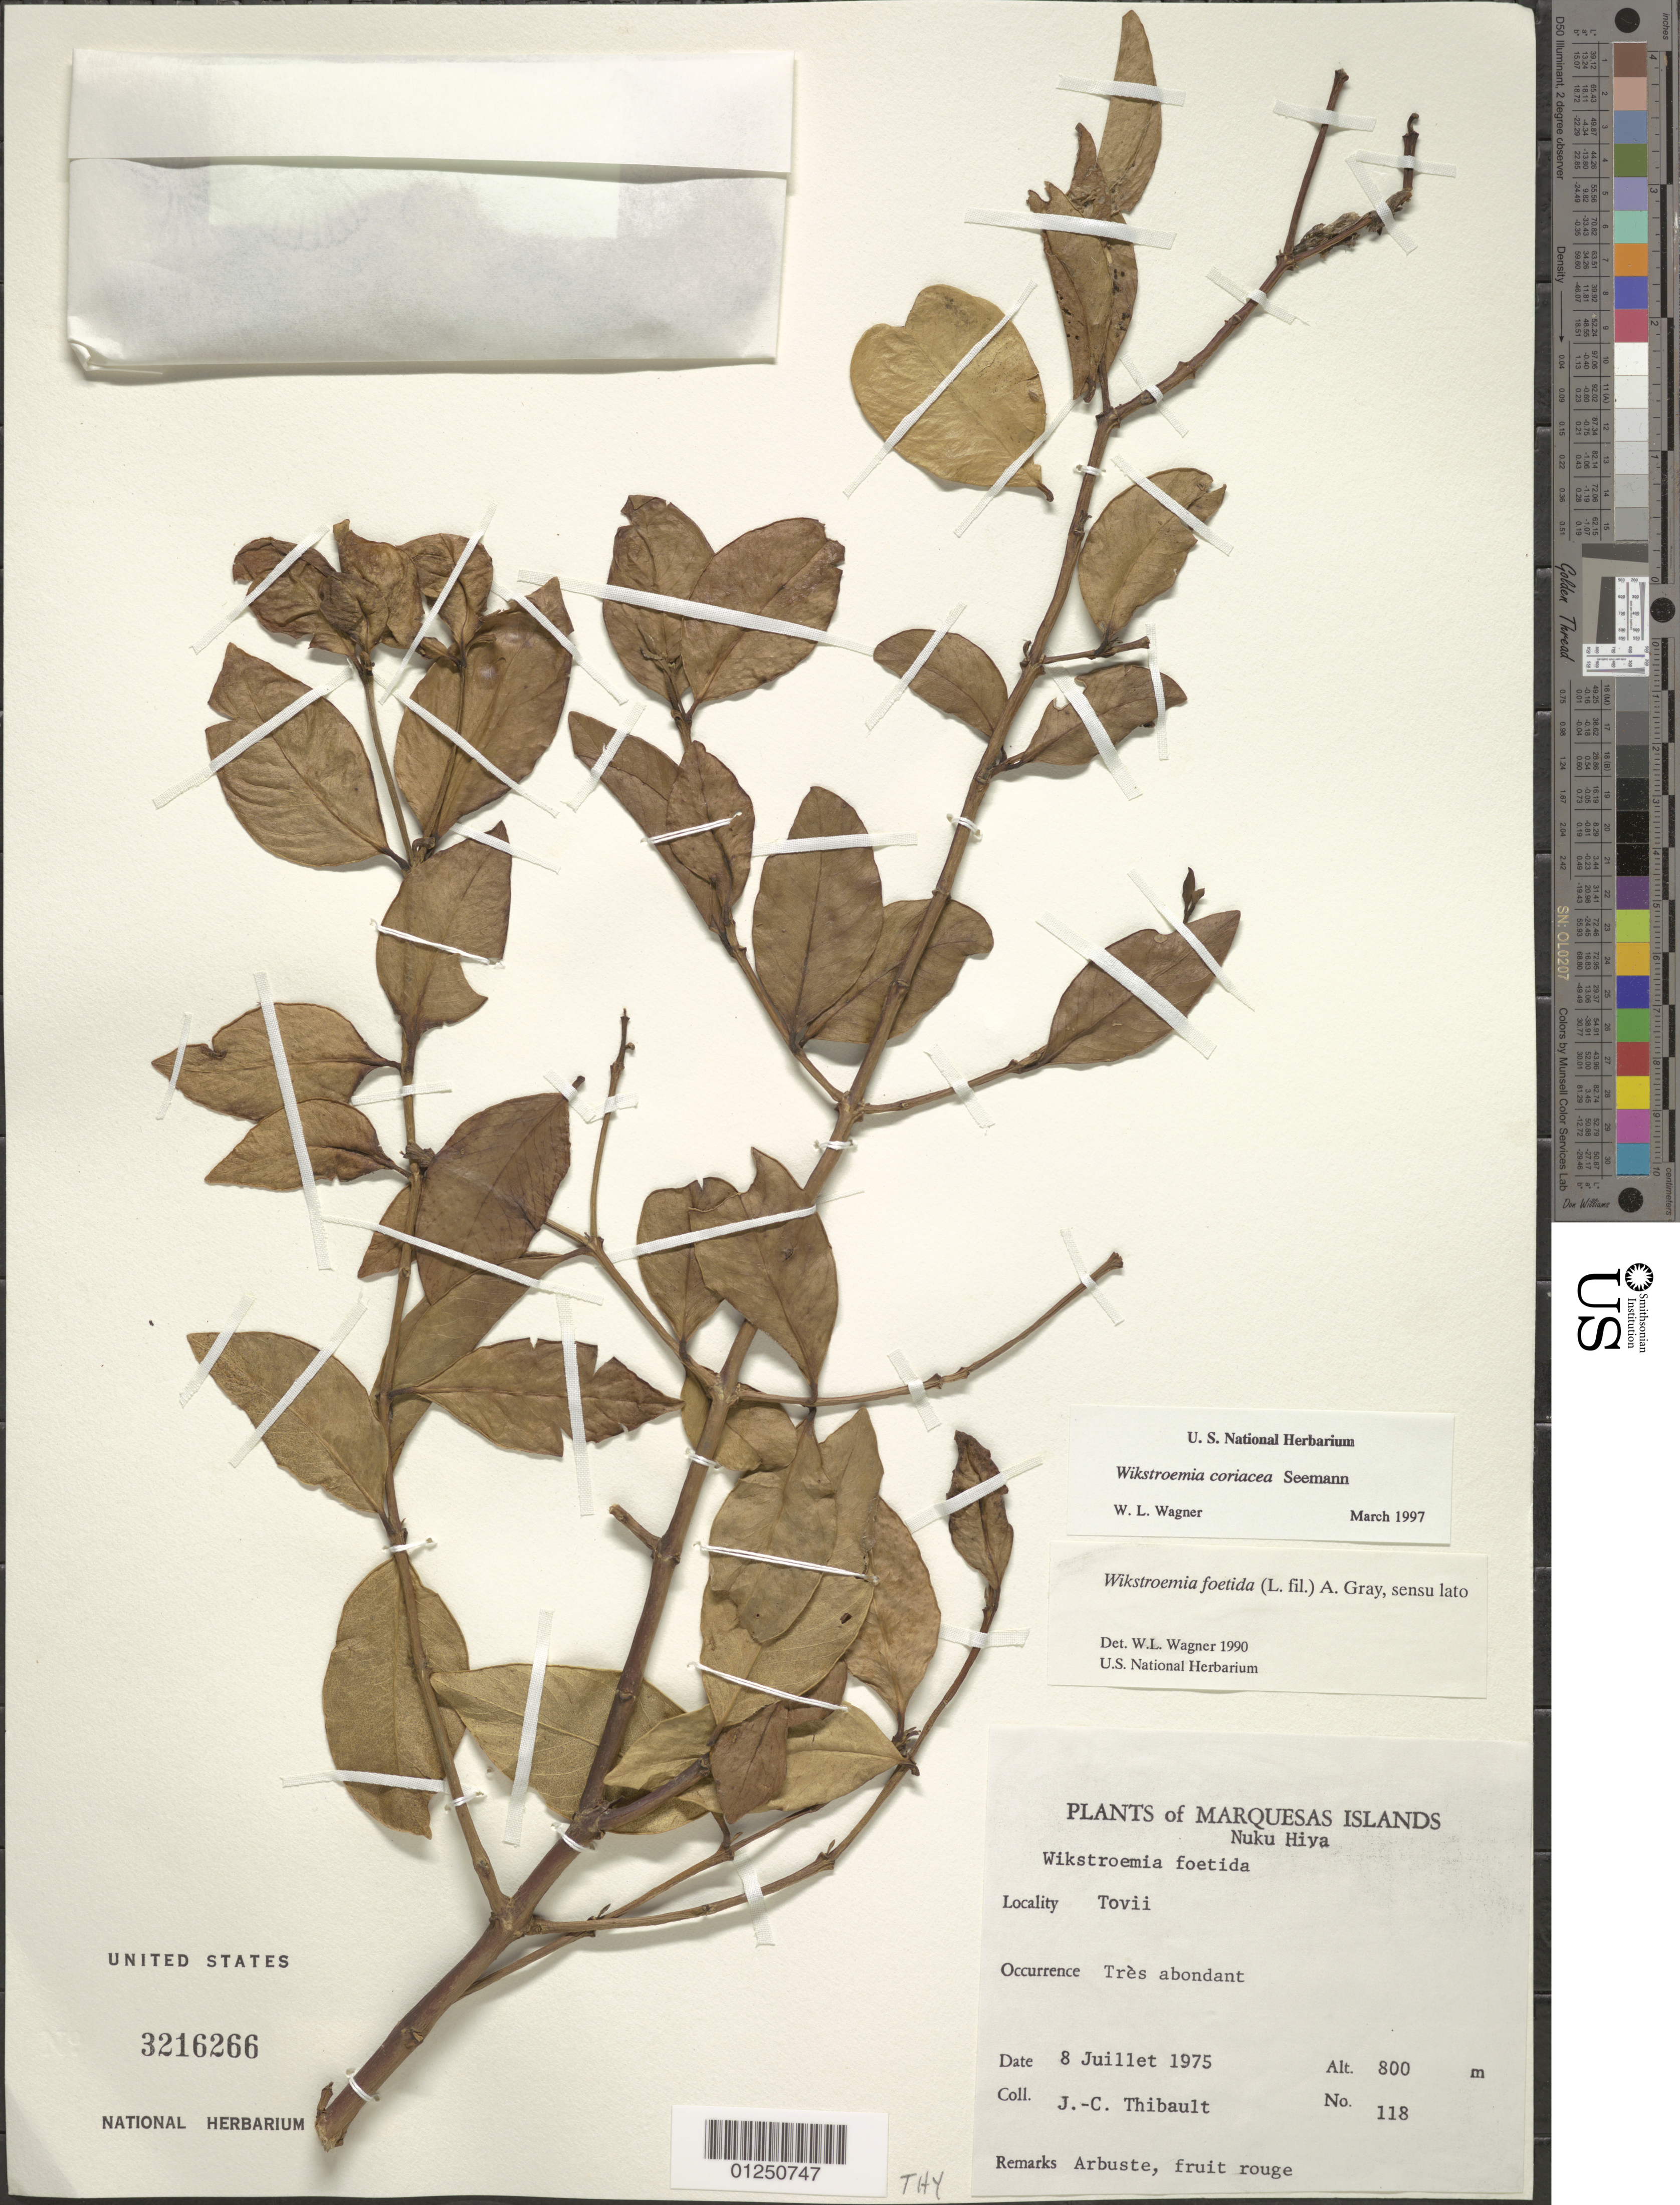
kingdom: Plantae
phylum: Tracheophyta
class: Magnoliopsida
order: Malvales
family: Thymelaeaceae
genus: Wikstroemia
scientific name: Wikstroemia coriacea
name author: Seem.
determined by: Wagner, W. L., (BOT), Smithsonian Institution - National Museum of Natural History (UNITED STATES)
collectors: J. Thibault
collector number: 118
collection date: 1975-07-08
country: French Polynesia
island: Nuku Hiva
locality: Toovii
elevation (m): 800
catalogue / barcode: US 3216266